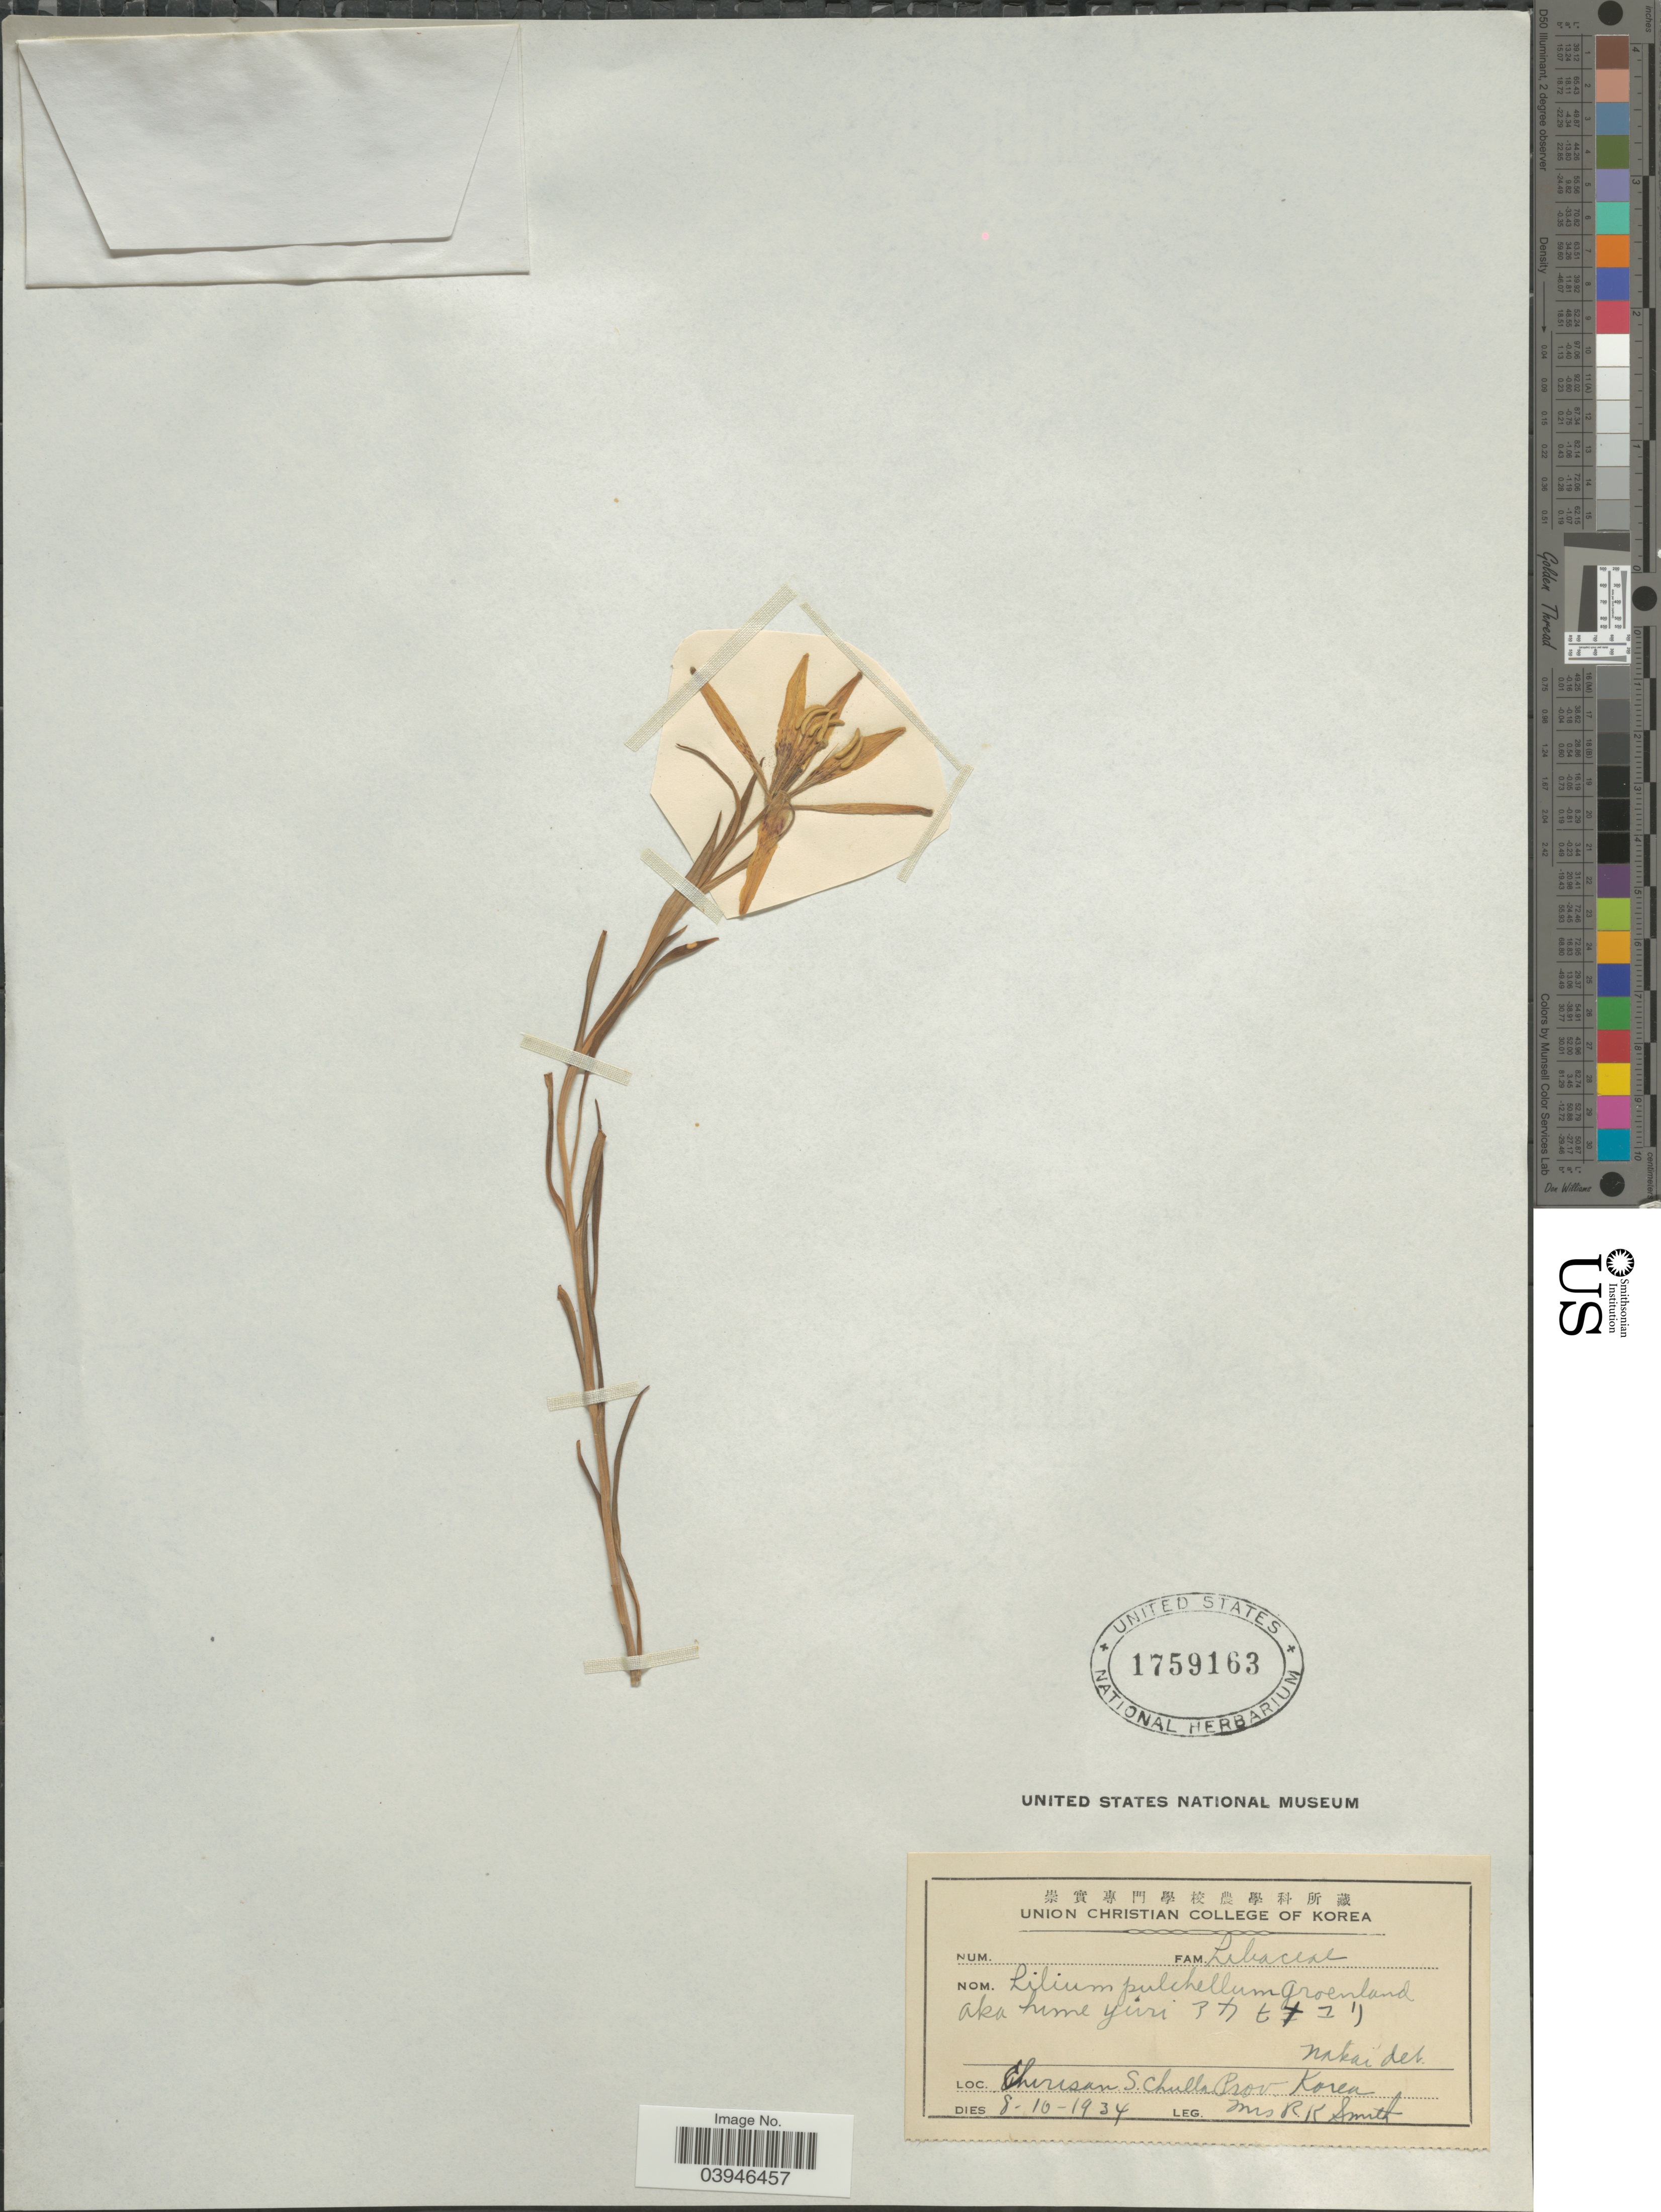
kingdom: Plantae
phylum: Tracheophyta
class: Liliopsida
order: Liliales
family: Liliaceae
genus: Lilium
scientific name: Lilium concolor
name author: Salisb.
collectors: Mrs. R. K. Smith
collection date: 1934-10-08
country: South Korea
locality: Chirisan S. Chulla Prov. Korea.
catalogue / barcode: US 1759163